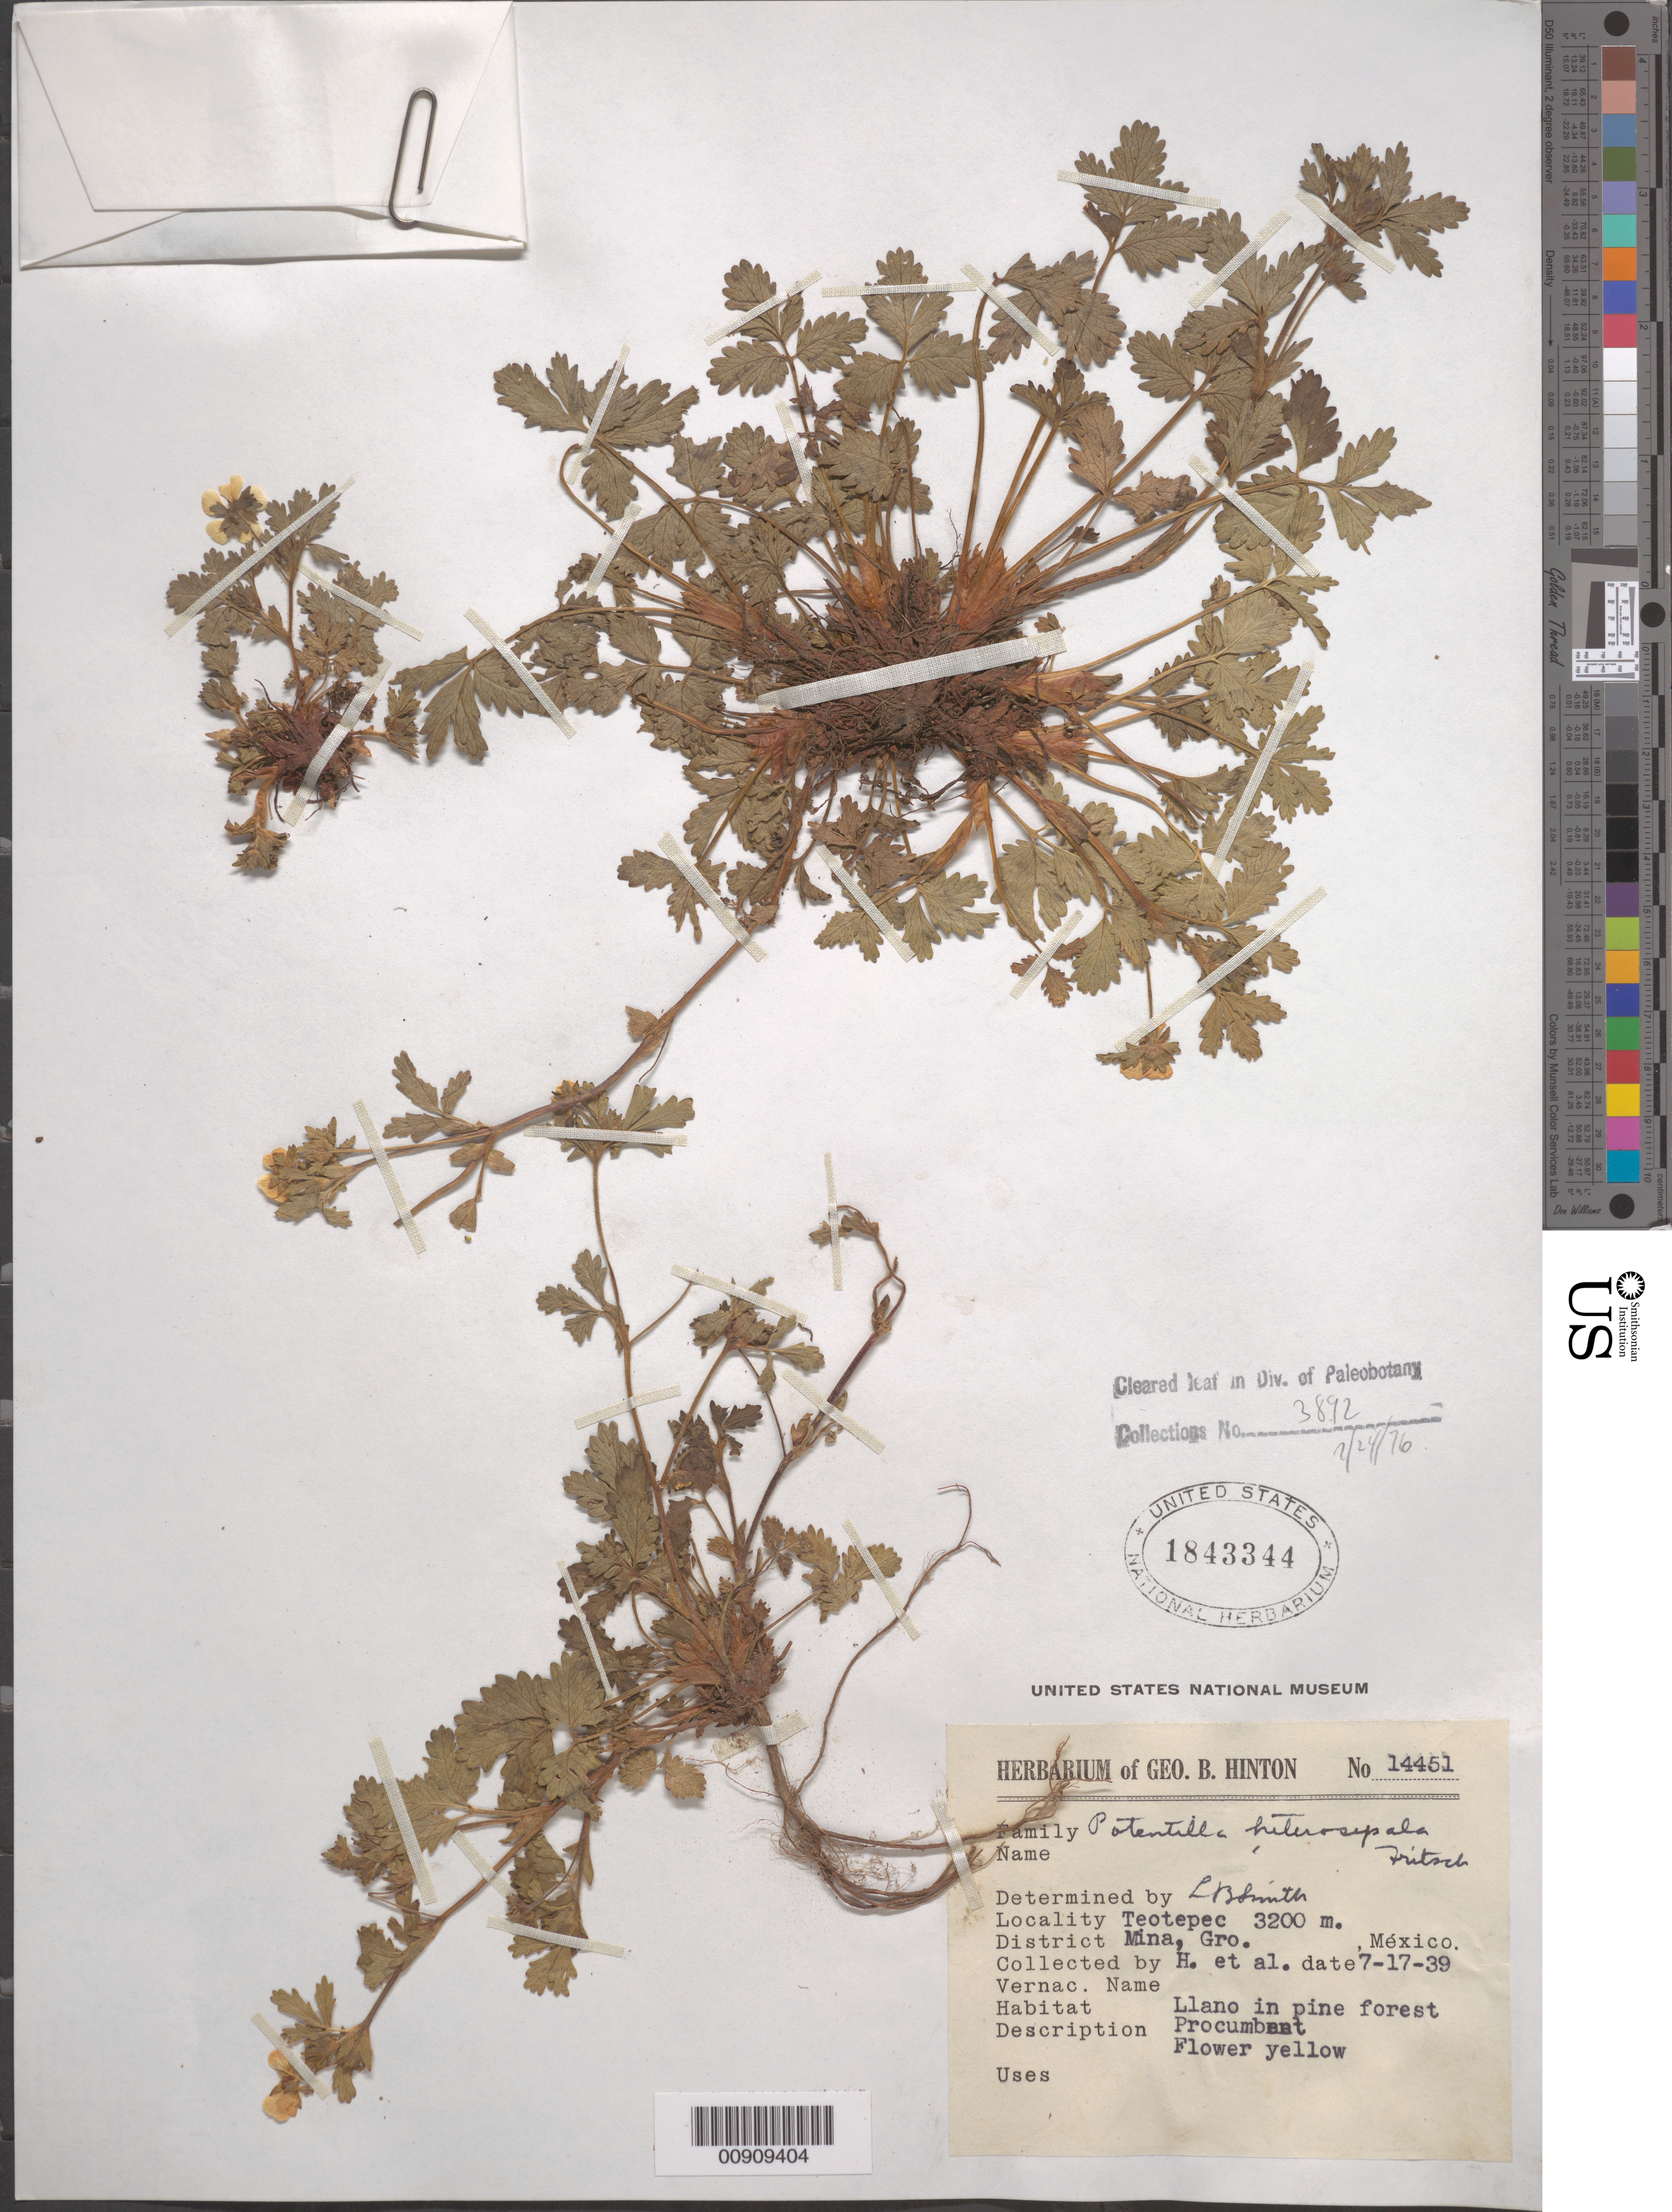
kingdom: Plantae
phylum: Tracheophyta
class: Magnoliopsida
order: Rosales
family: Rosaceae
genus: Potentilla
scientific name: Potentilla heterosepala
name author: Fritsch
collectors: G. B. Hinton & et al.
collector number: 14451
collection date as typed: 17 Jul 1939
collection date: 1939-07-17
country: Mexico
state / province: Guerrero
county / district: Mina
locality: Teotepec, District Mina, Guerrero.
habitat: Llano in pine forest.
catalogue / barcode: US 1843344